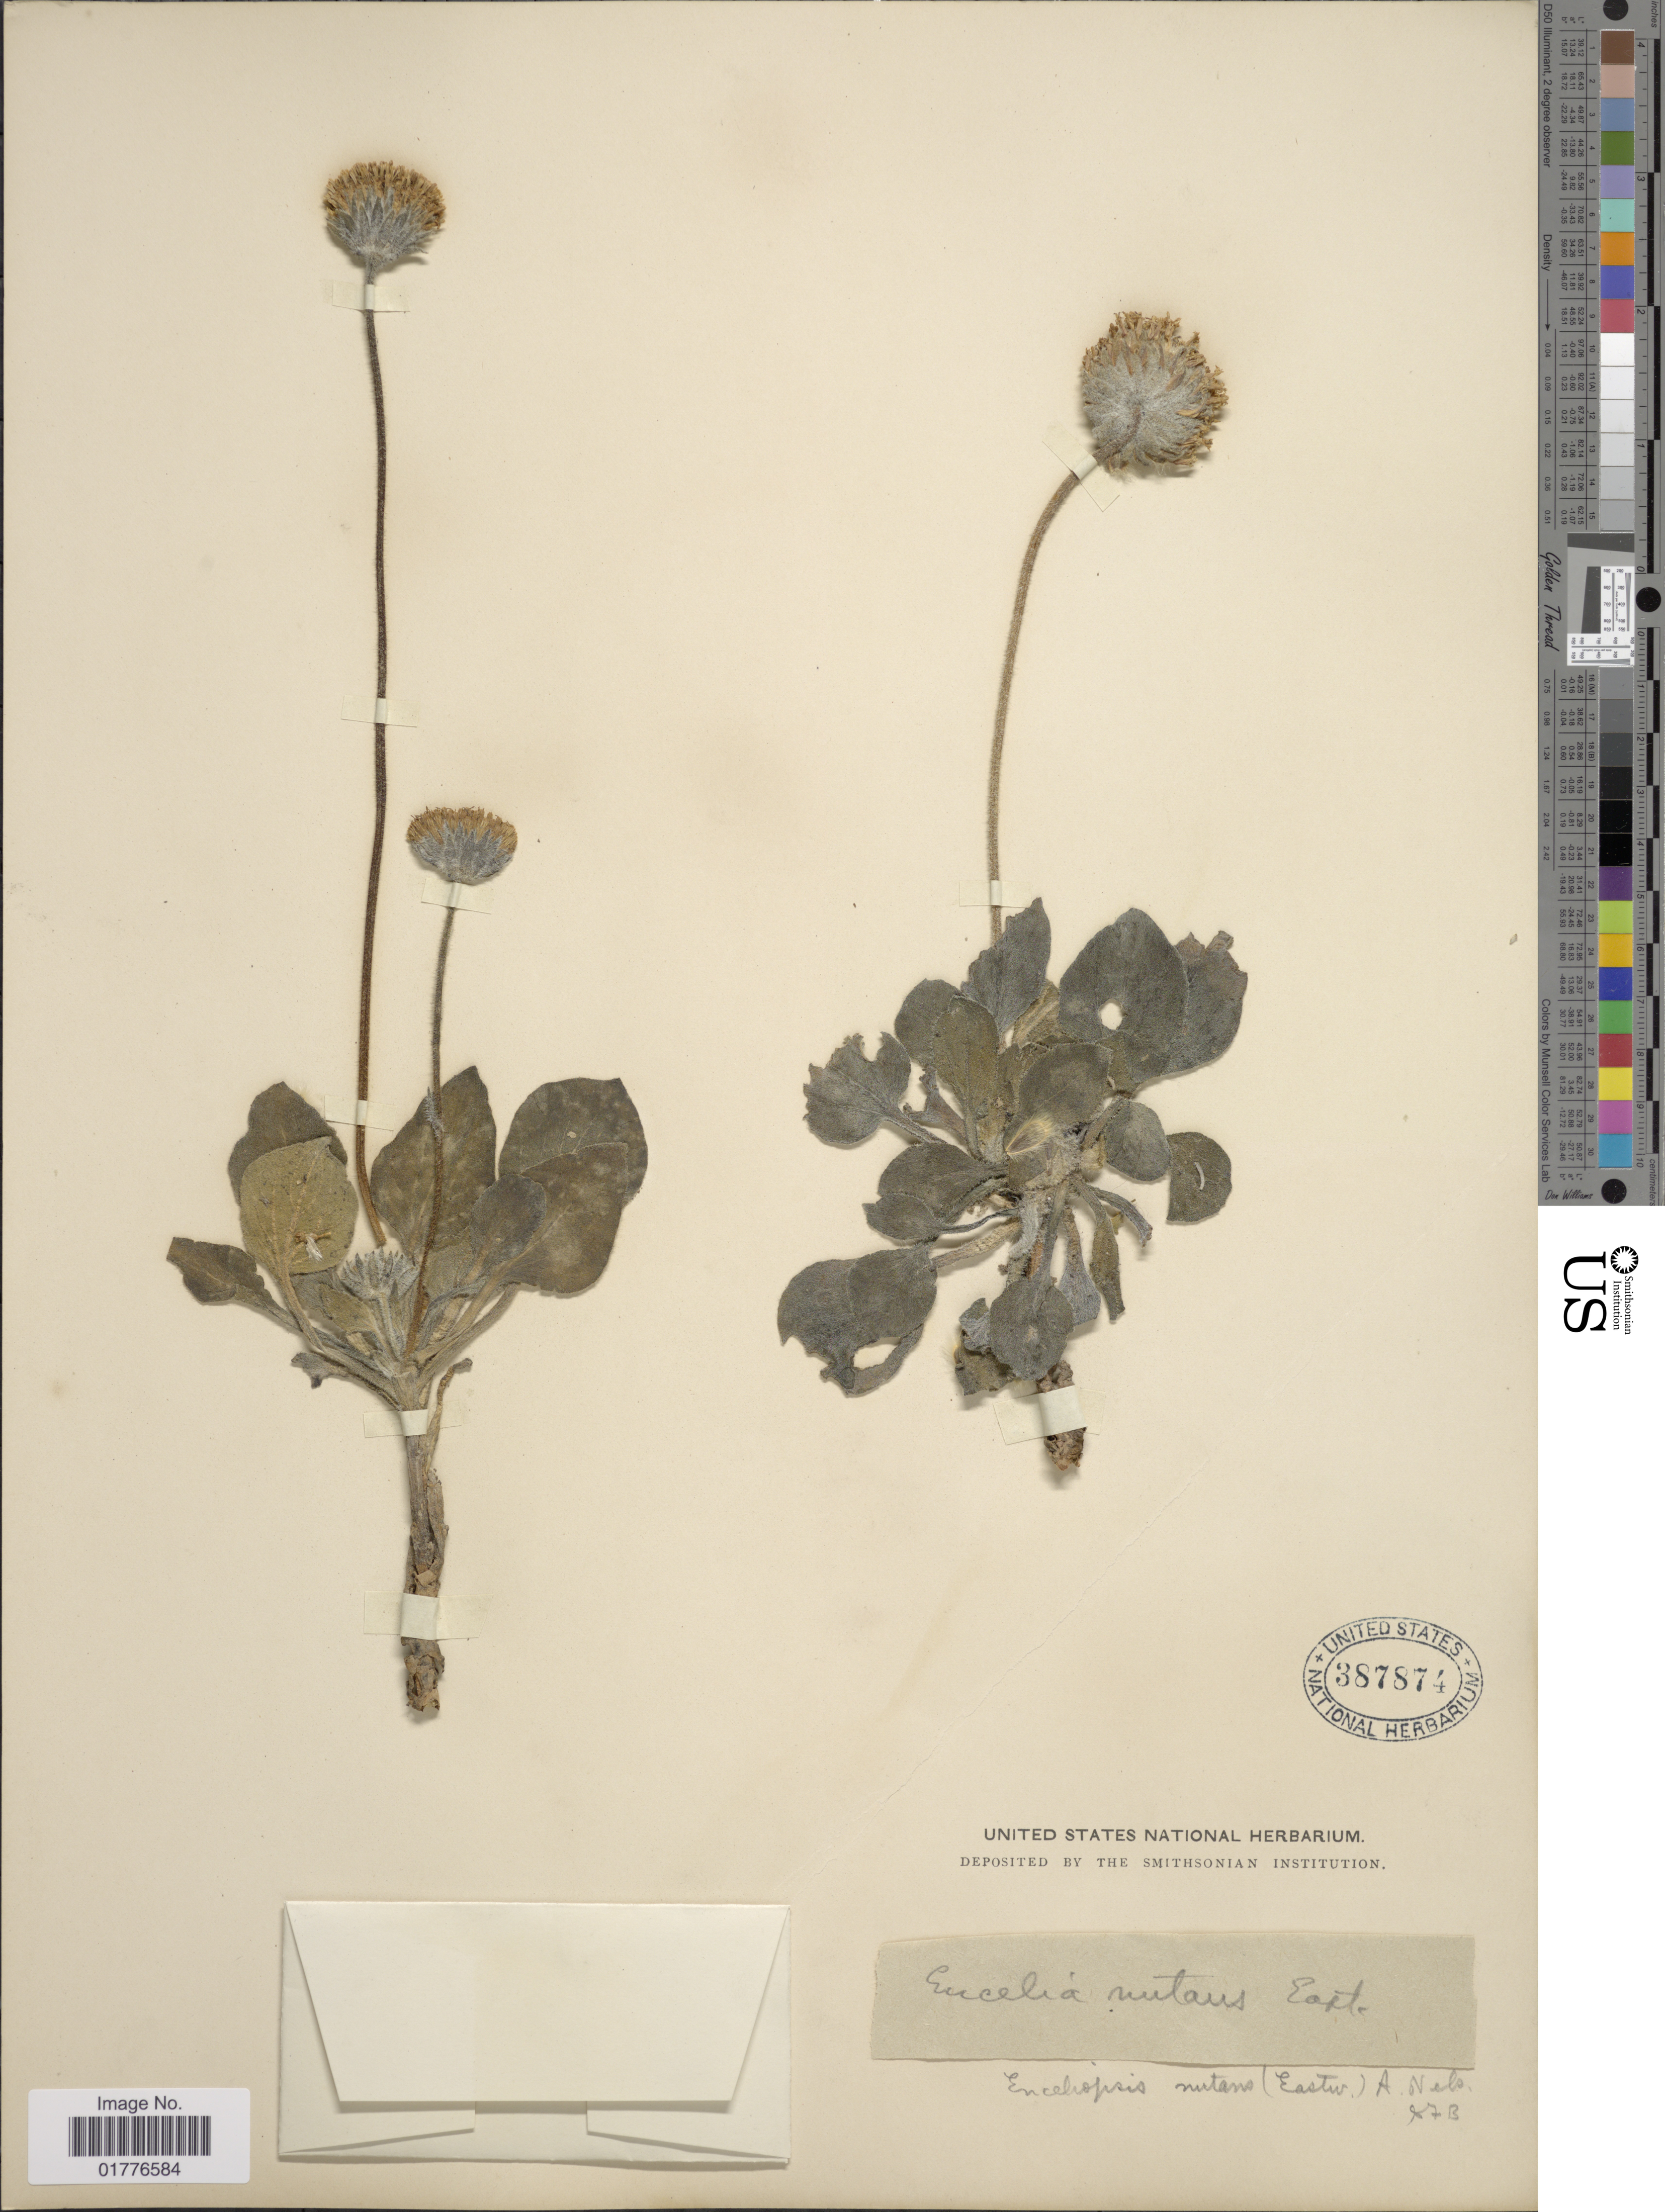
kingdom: Plantae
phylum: Tracheophyta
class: Magnoliopsida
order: Asterales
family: Asteraceae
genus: Enceliopsis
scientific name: Enceliopsis nutans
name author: (Eastw.) A. Nelson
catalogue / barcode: US 387874